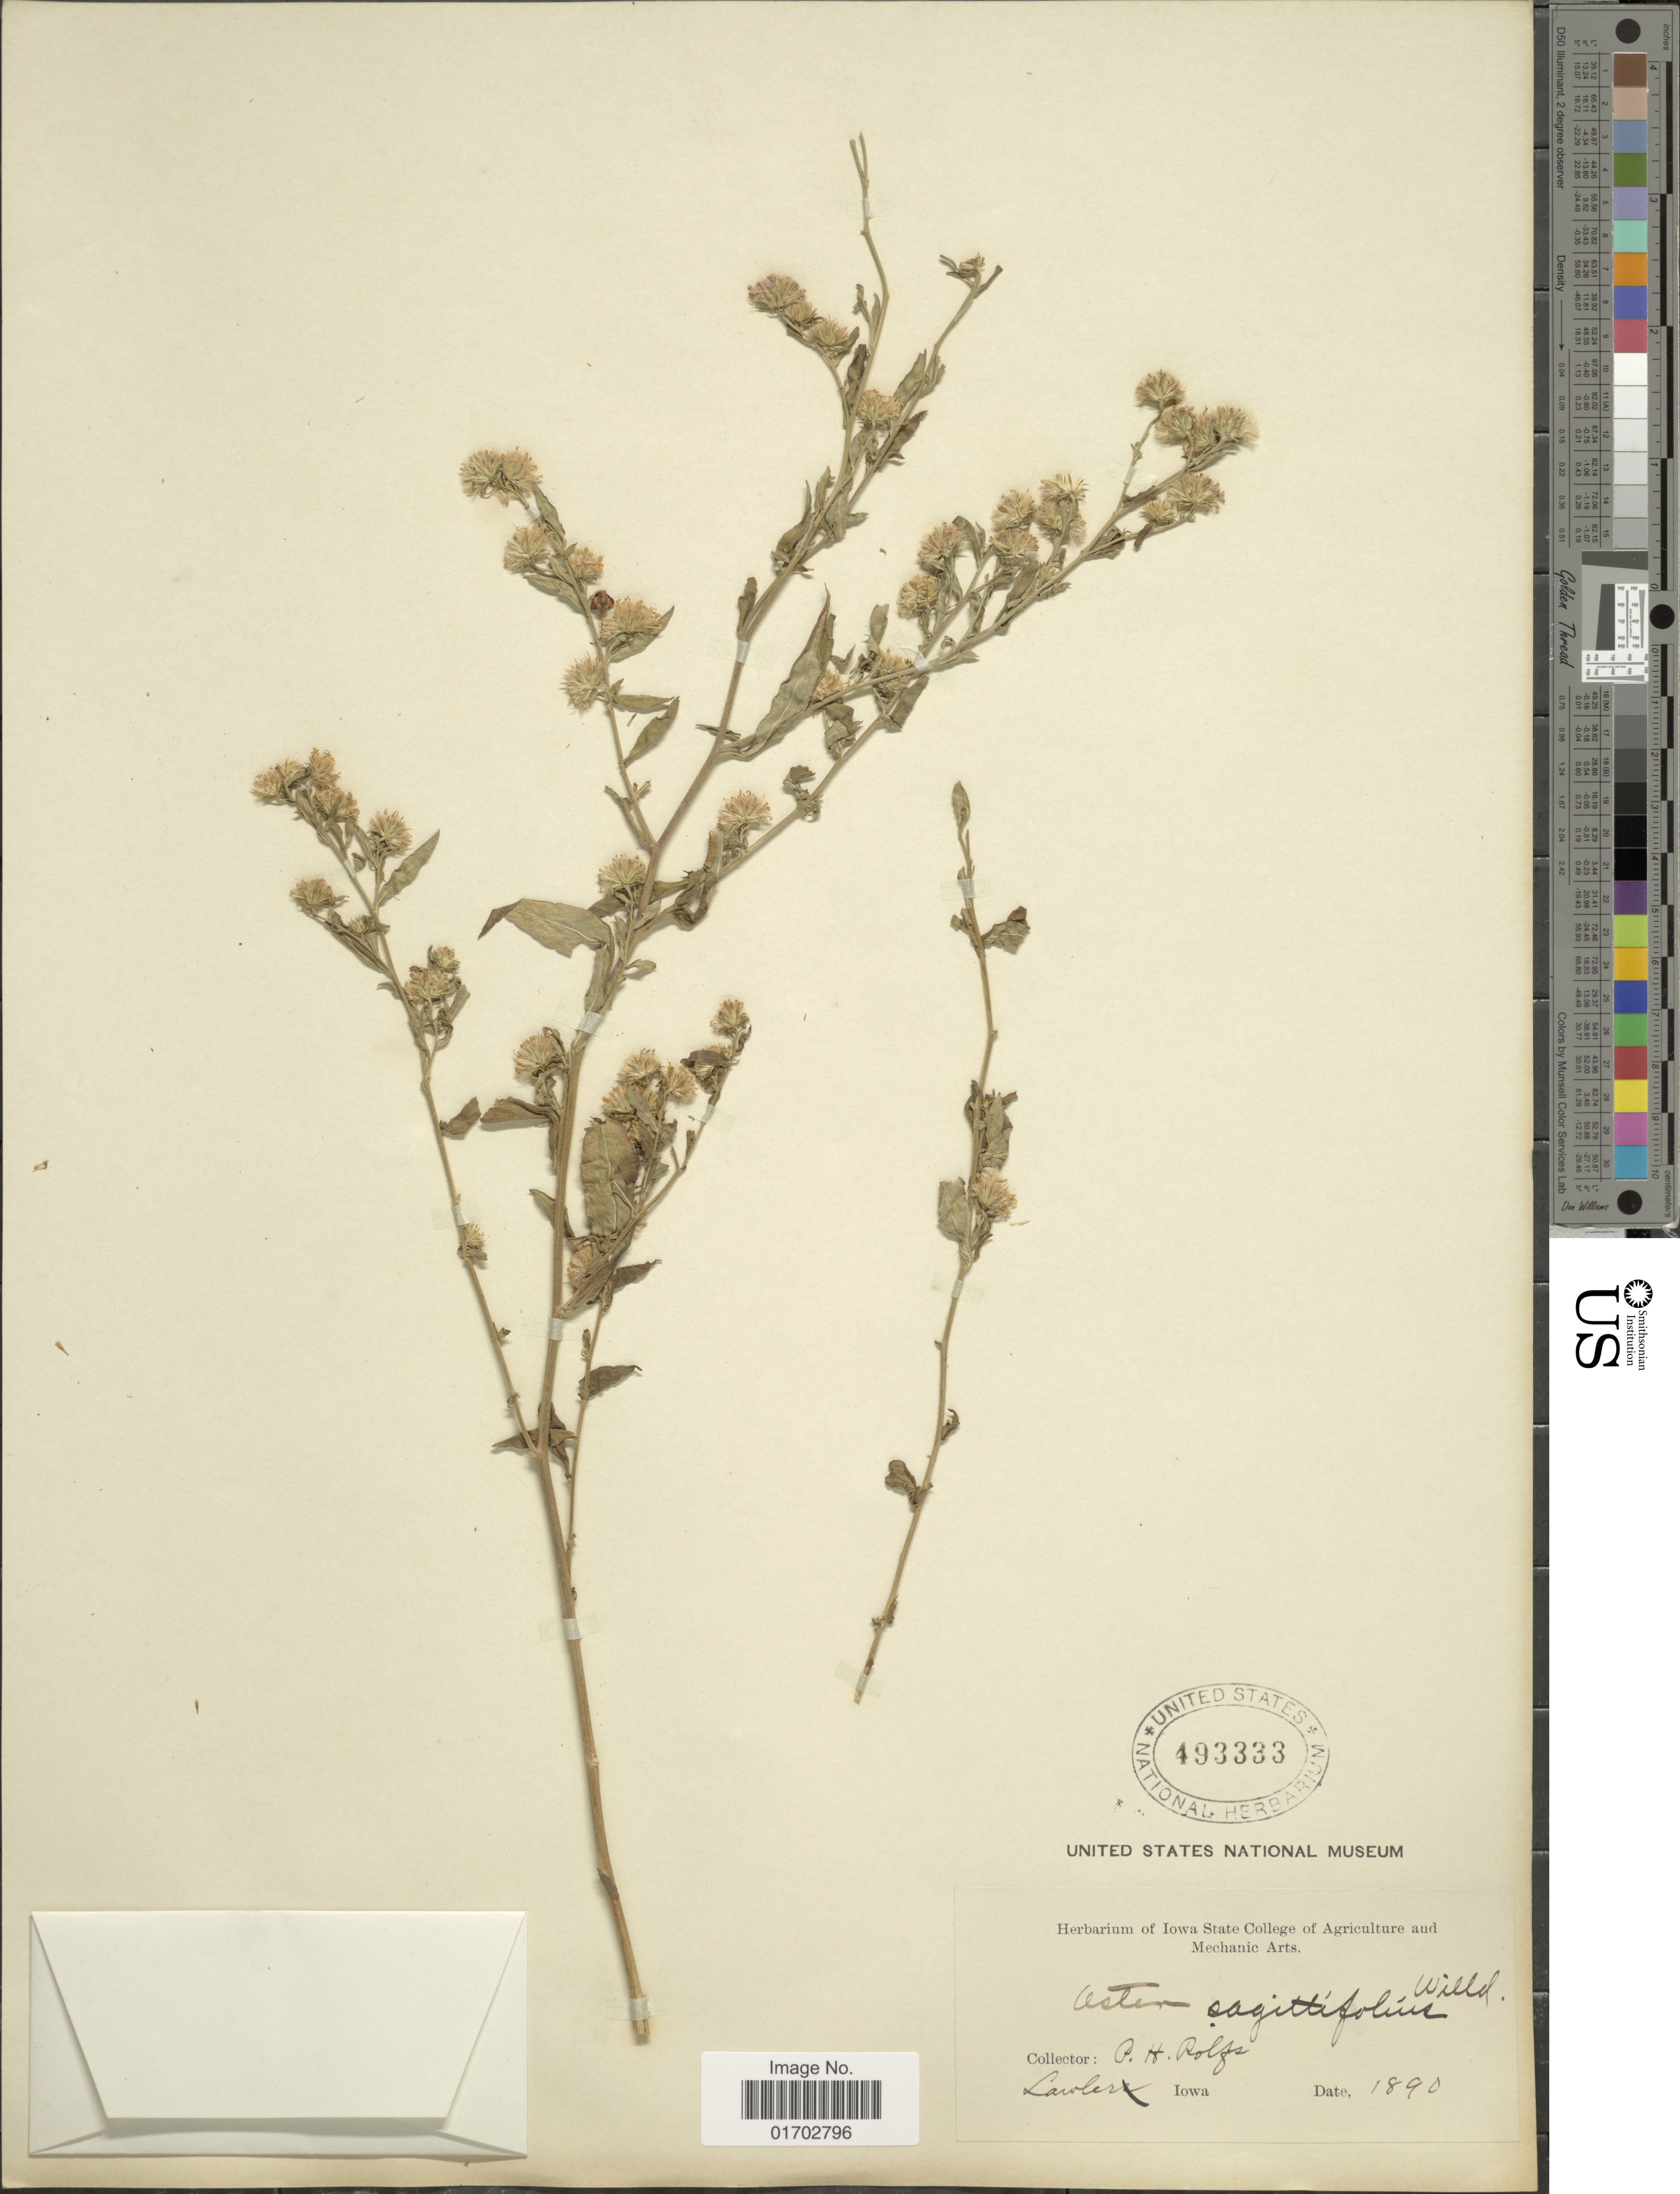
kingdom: Plantae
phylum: Tracheophyta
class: Magnoliopsida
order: Asterales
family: Asteraceae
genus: Symphyotrichum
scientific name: Symphyotrichum sagittifolium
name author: (Wedem. ex Willd.) G.L. Nesom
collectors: P. H. Rolfs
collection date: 1890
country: United States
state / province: Iowa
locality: Lawler.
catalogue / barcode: US 493333